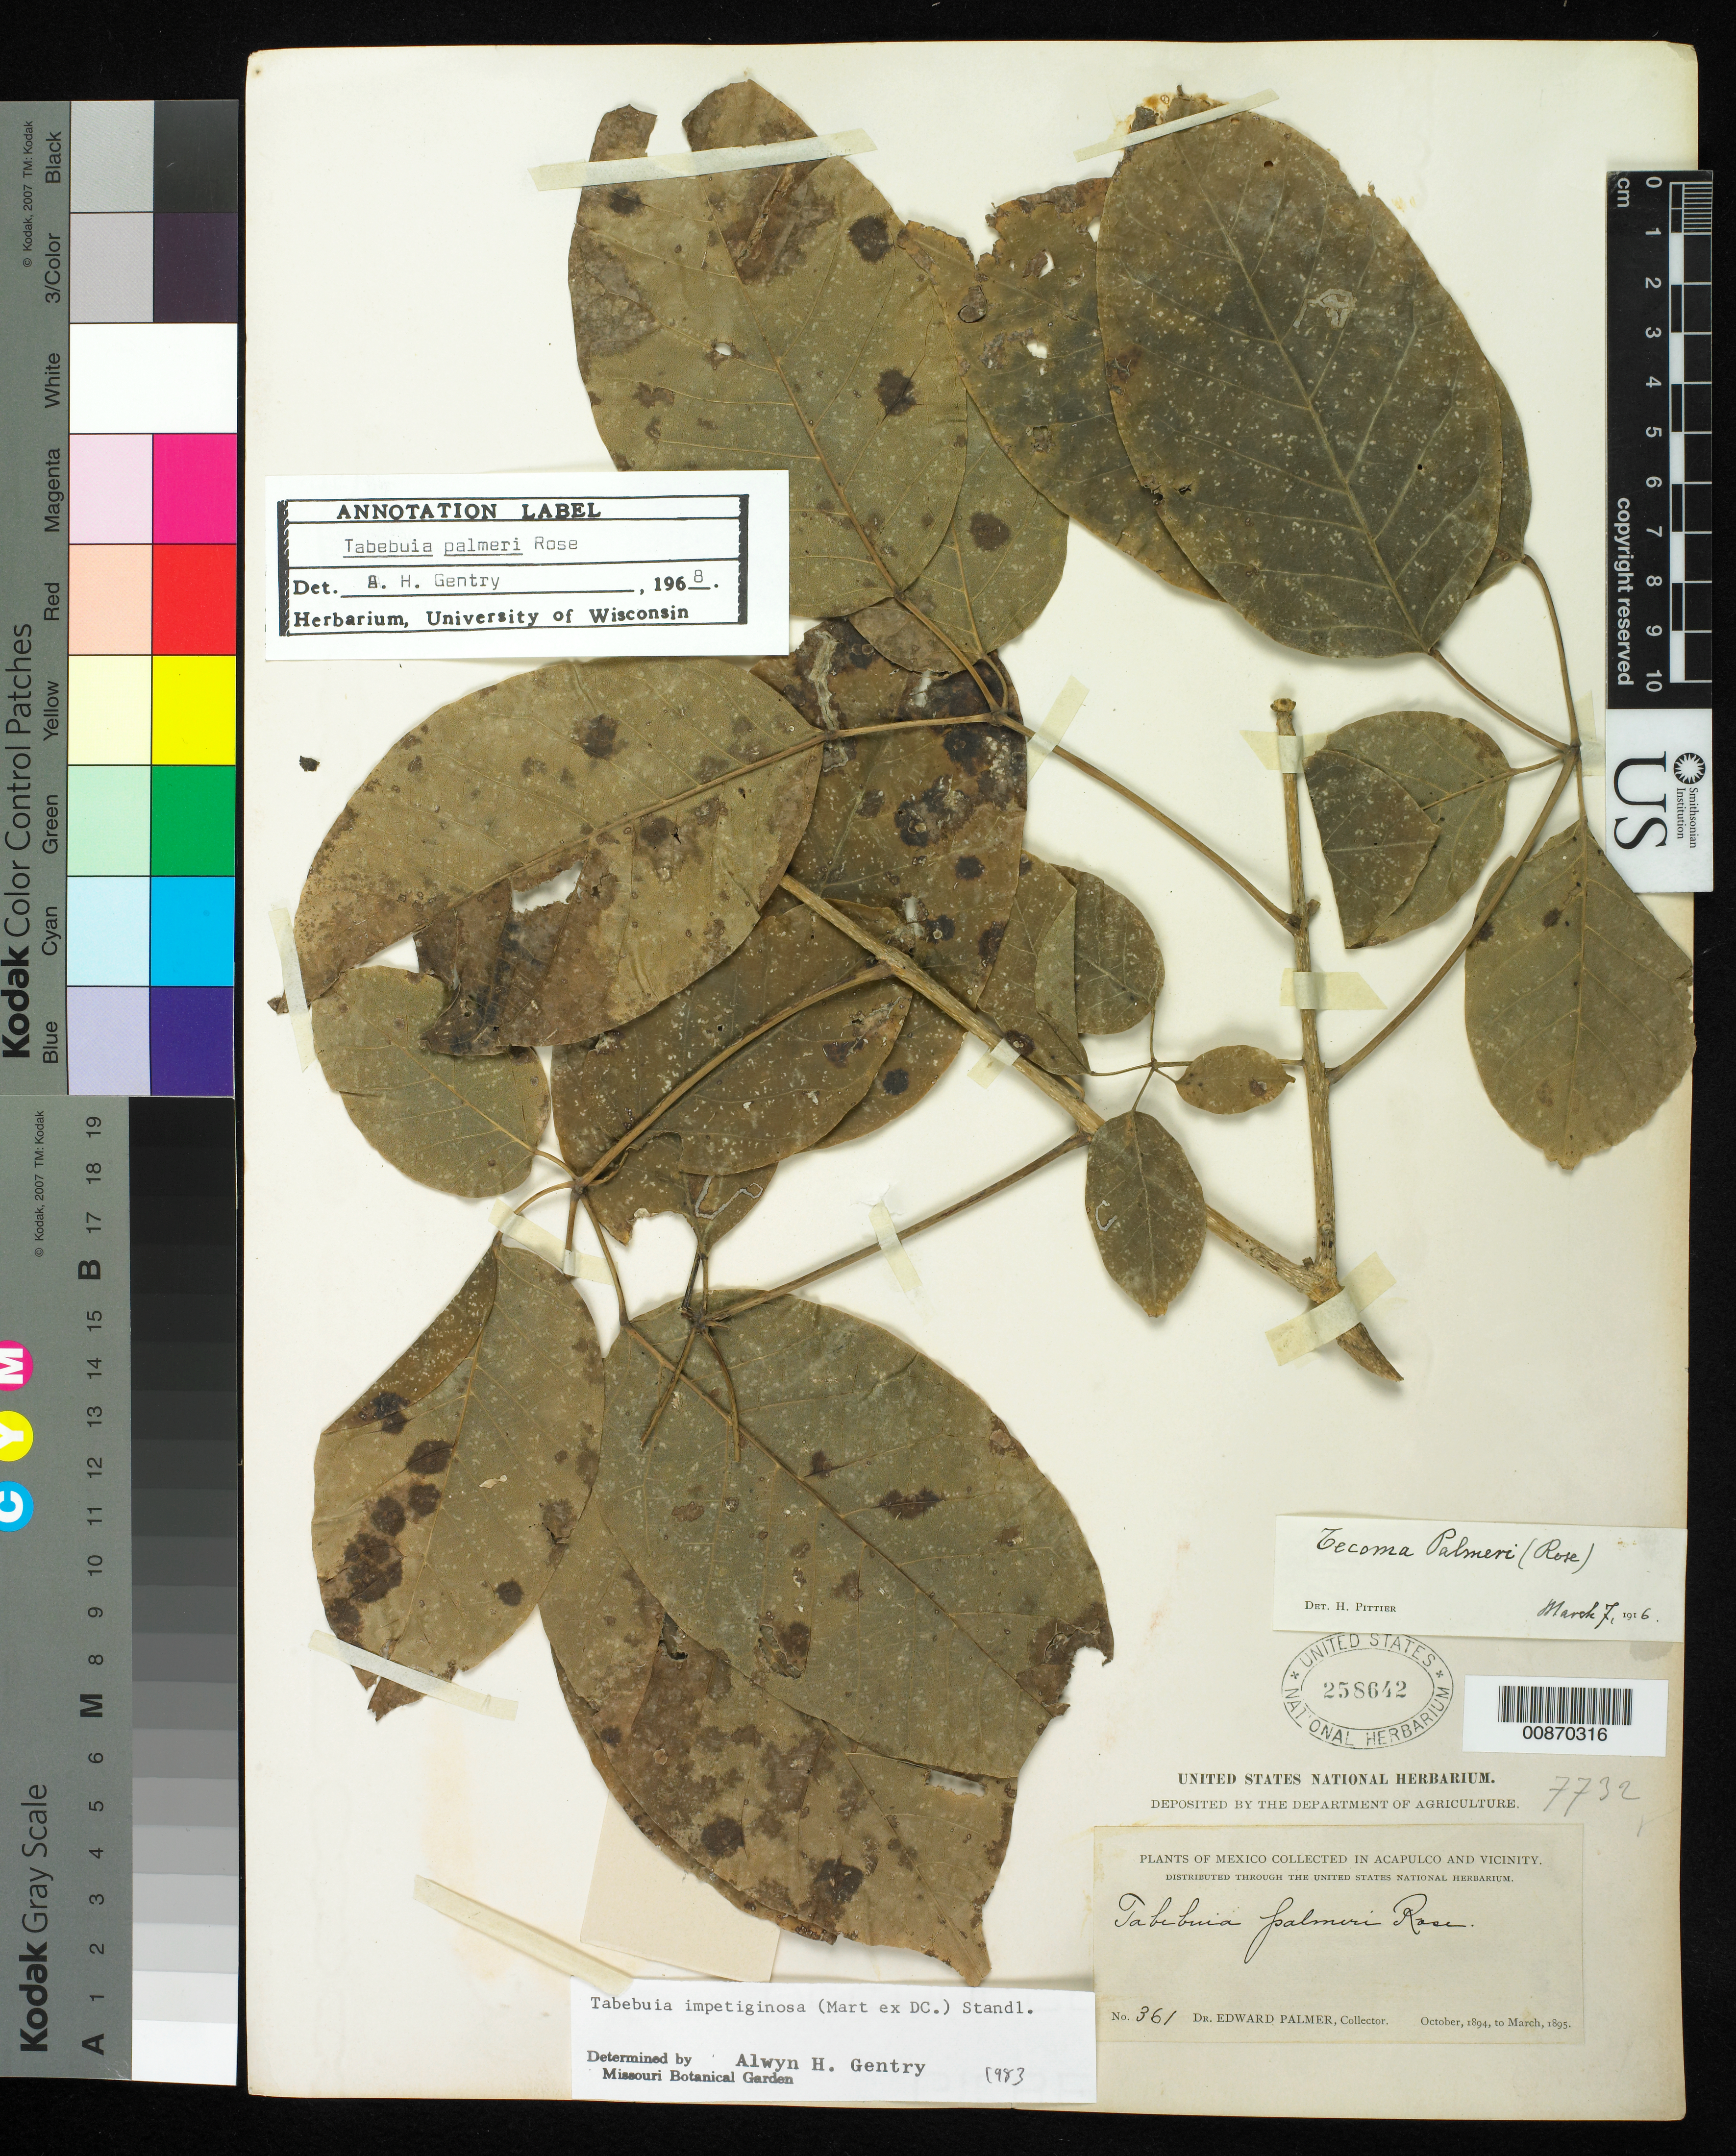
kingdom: Plantae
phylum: Tracheophyta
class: Magnoliopsida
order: Lamiales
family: Bignoniaceae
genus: Tabebuia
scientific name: Tabebuia impetiginosa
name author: (Mart. ex DC.) Standl.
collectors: E. Palmer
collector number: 361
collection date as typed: Oct 1894 to -- Mar 1895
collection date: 1894-10/1895-03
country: Mexico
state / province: Guerrero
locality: Acapulco, Guerrero and vicinity.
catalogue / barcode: US 258642